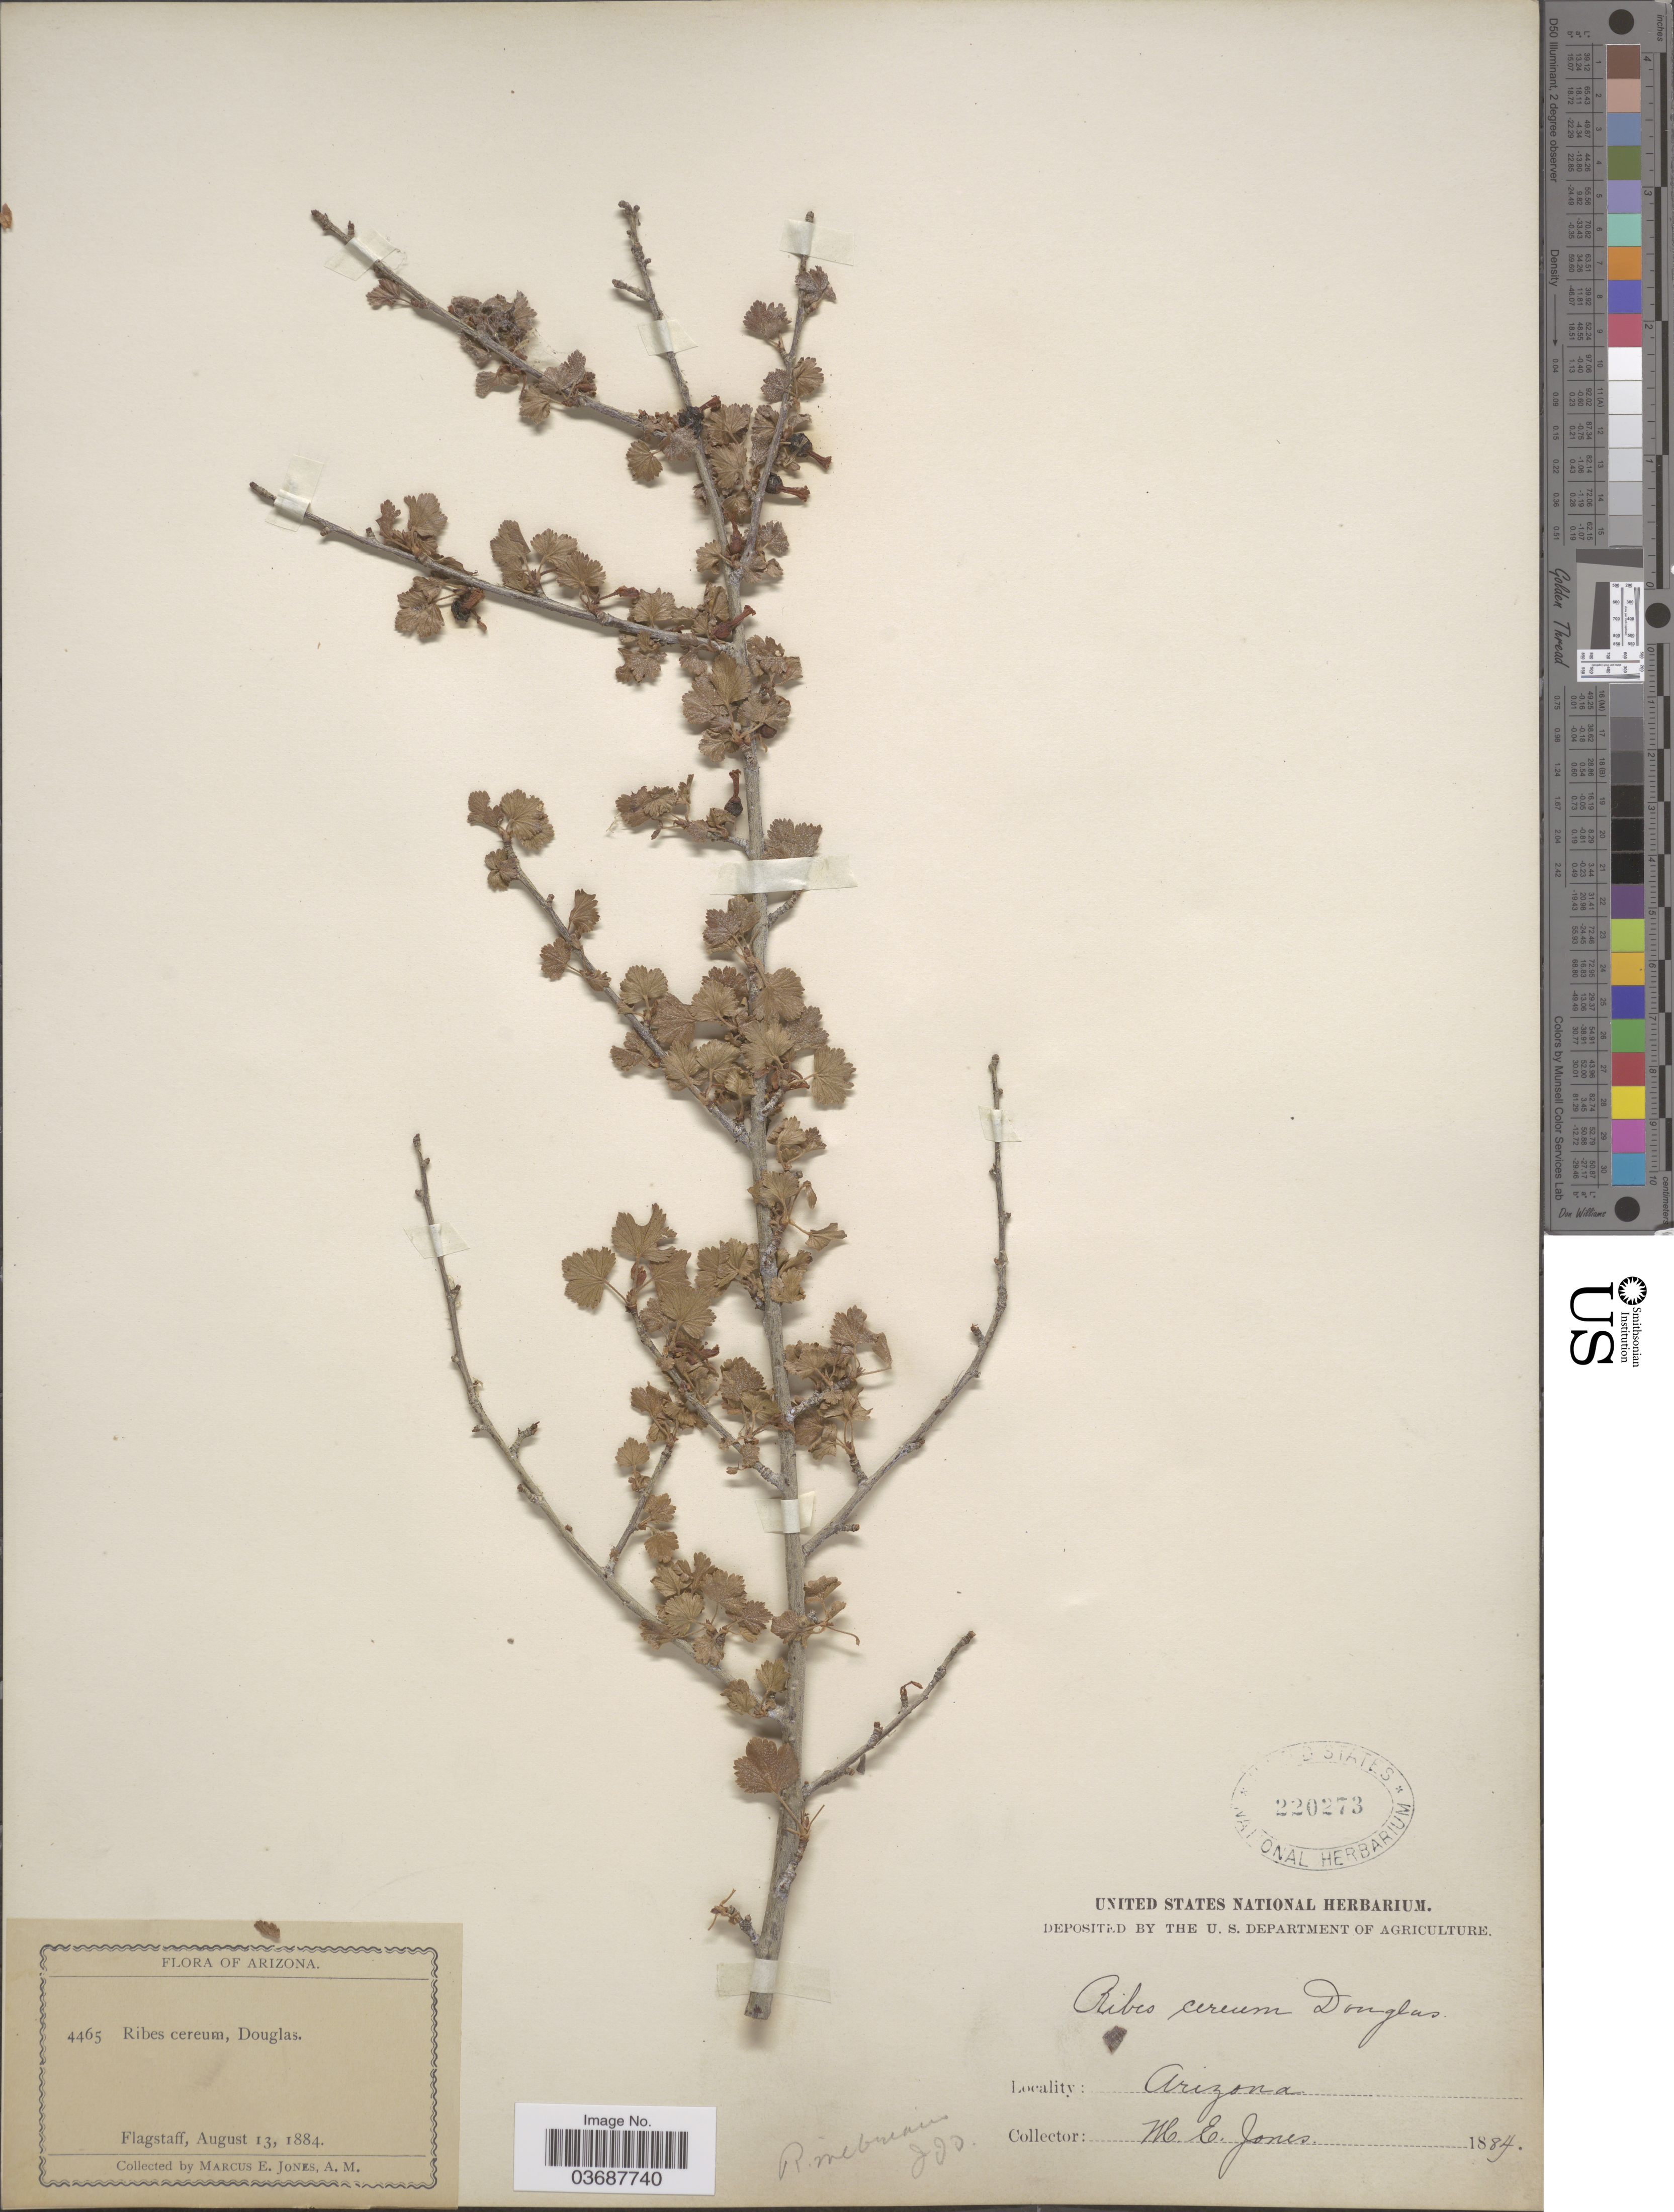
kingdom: Plantae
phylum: Tracheophyta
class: Magnoliopsida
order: Saxifragales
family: Grossulariaceae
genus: Ribes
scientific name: Ribes inebrians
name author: Lindl.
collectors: M. E. Jones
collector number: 4465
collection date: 1884-08-13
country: United States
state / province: Arizona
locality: Flagstaff.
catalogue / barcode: US 220273